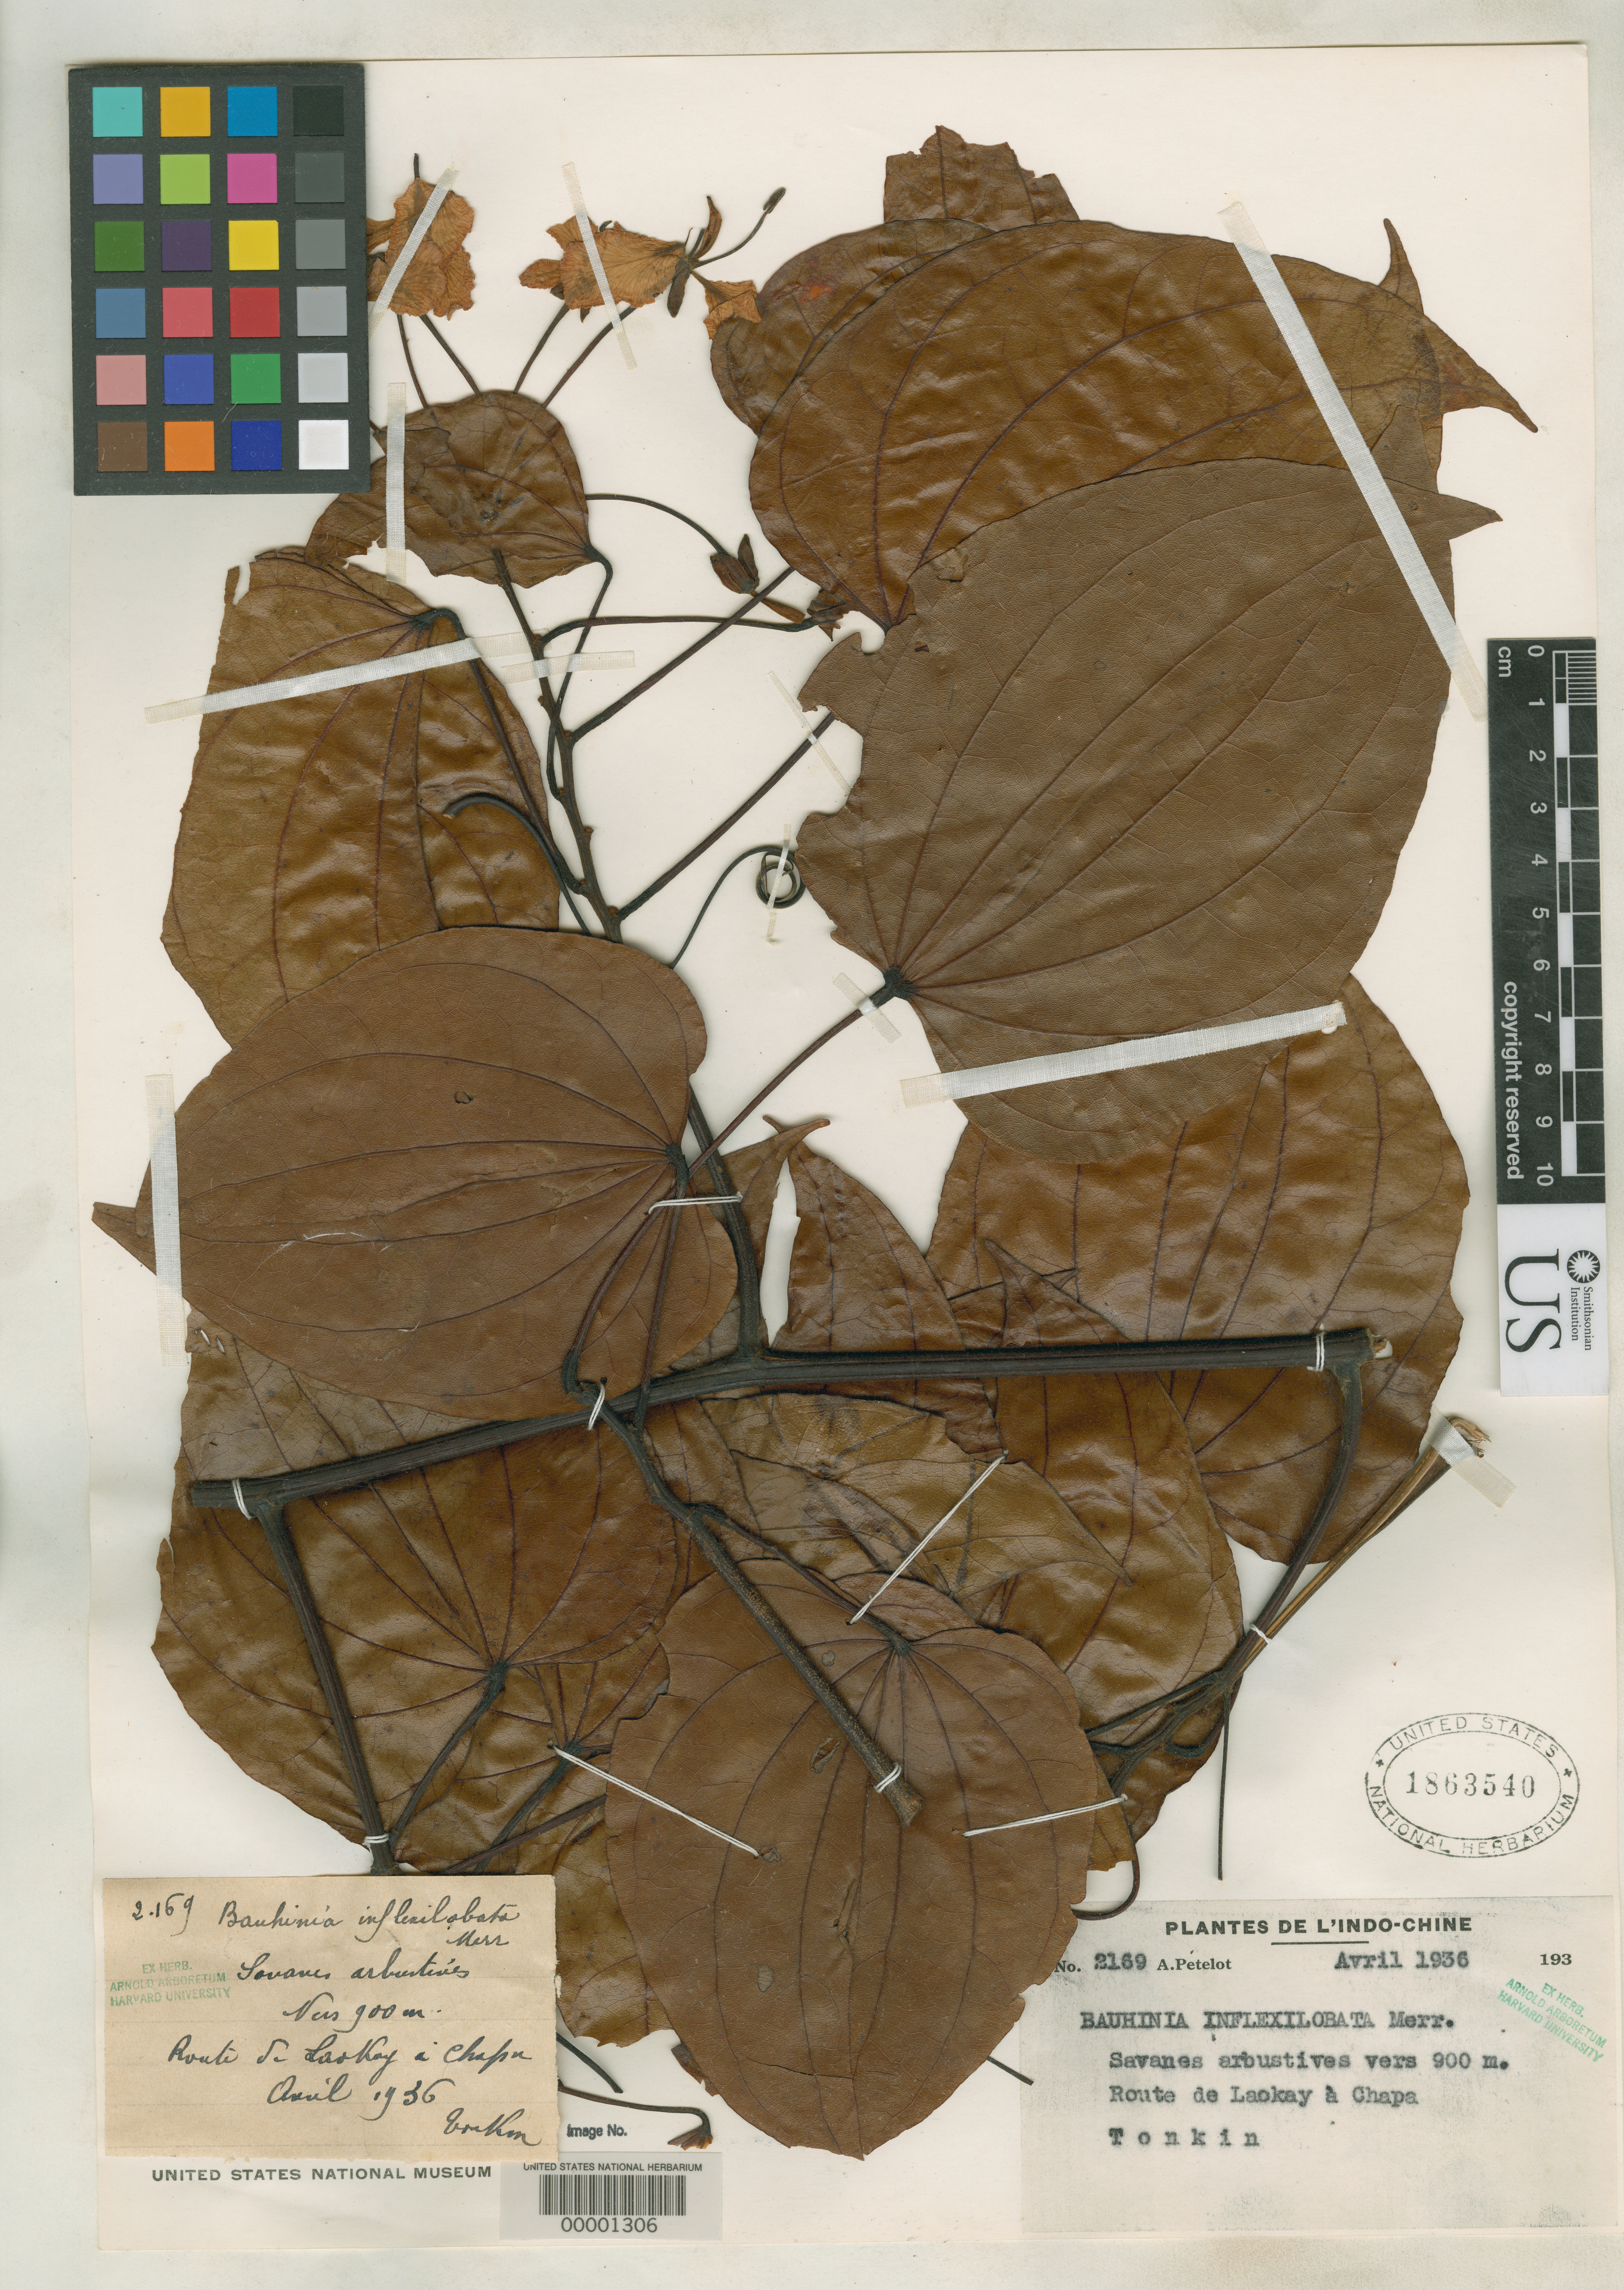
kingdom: Plantae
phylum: Tracheophyta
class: Magnoliopsida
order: Fabales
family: Fabaceae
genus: Bauhinia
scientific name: Bauhinia inflexilobata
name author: Merr.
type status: Isotype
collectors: P. A. Pételot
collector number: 2169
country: Vietnam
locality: Route from Laokoy to Chapa.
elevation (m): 900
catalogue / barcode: US 1863540